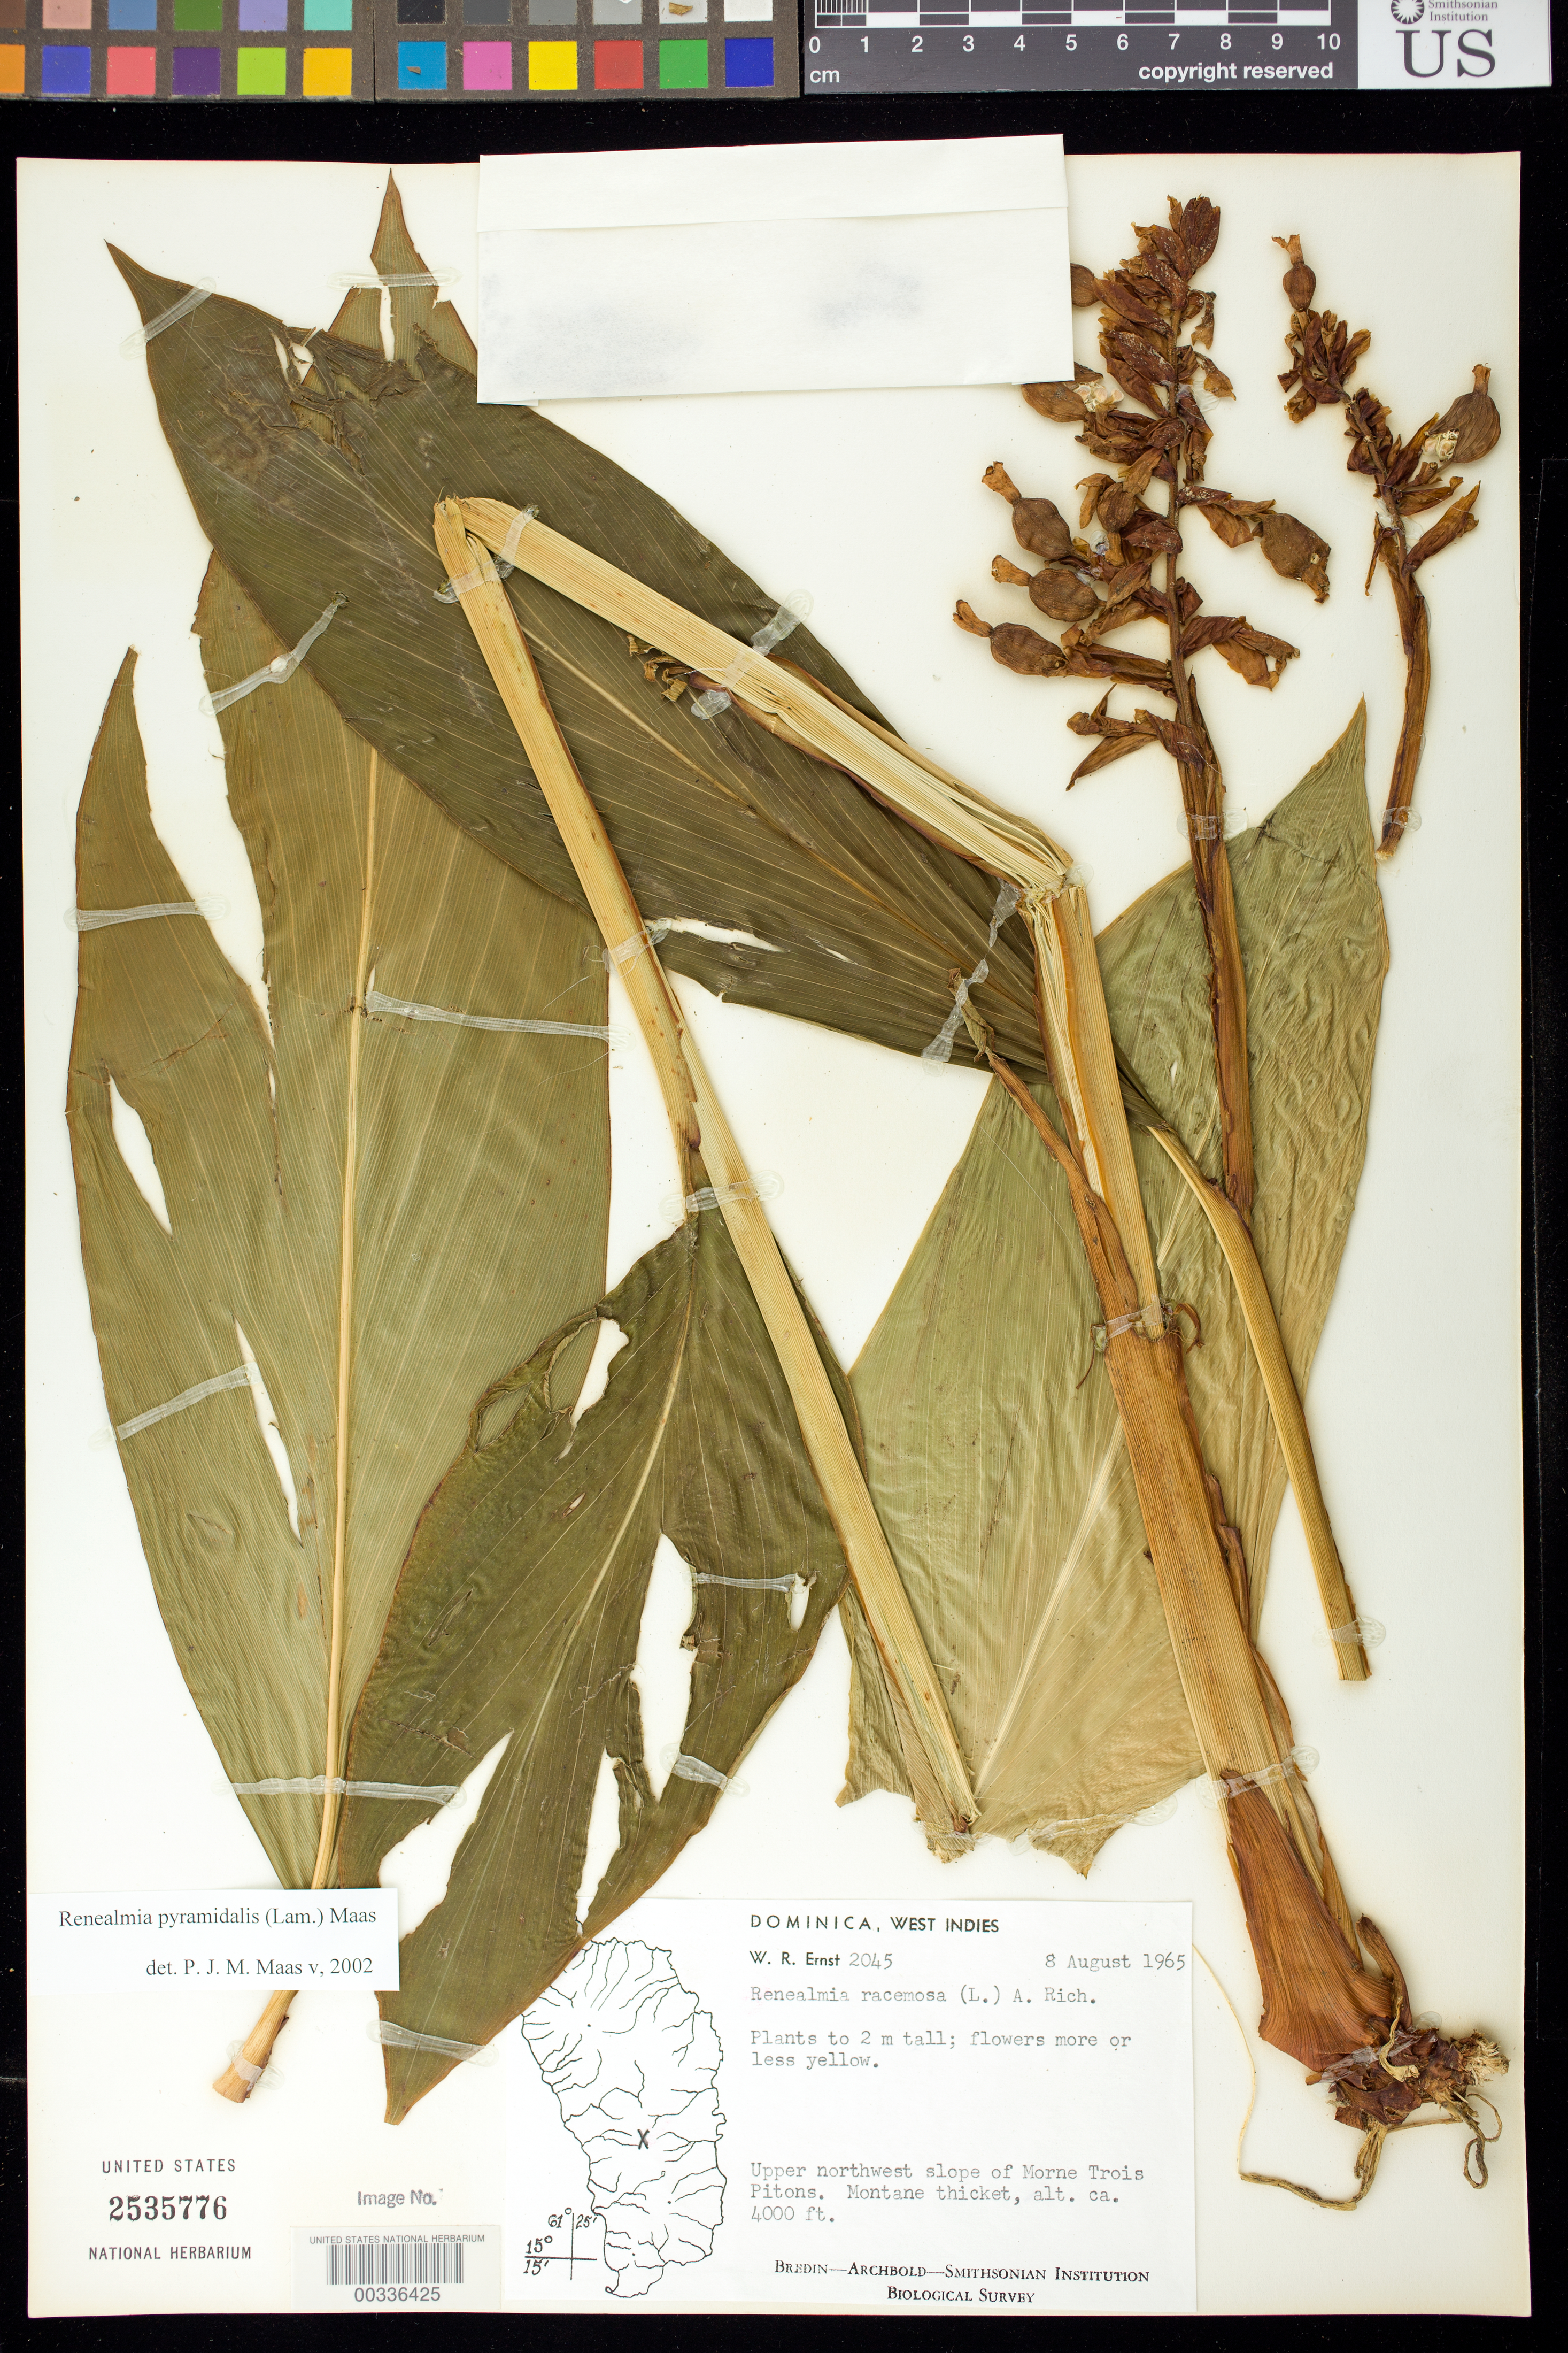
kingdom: Plantae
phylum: Tracheophyta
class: Liliopsida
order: Zingiberales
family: Zingiberaceae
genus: Renealmia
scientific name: Renealmia pyramidalis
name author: (Lam.) Maas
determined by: Maas, Paul J. M.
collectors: W. R. Ernst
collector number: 2045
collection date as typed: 08 Aug 1965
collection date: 1965-08-08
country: Dominica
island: Dominica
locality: Upper northwest slope of morne trois pitons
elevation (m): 1219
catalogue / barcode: US 2535776